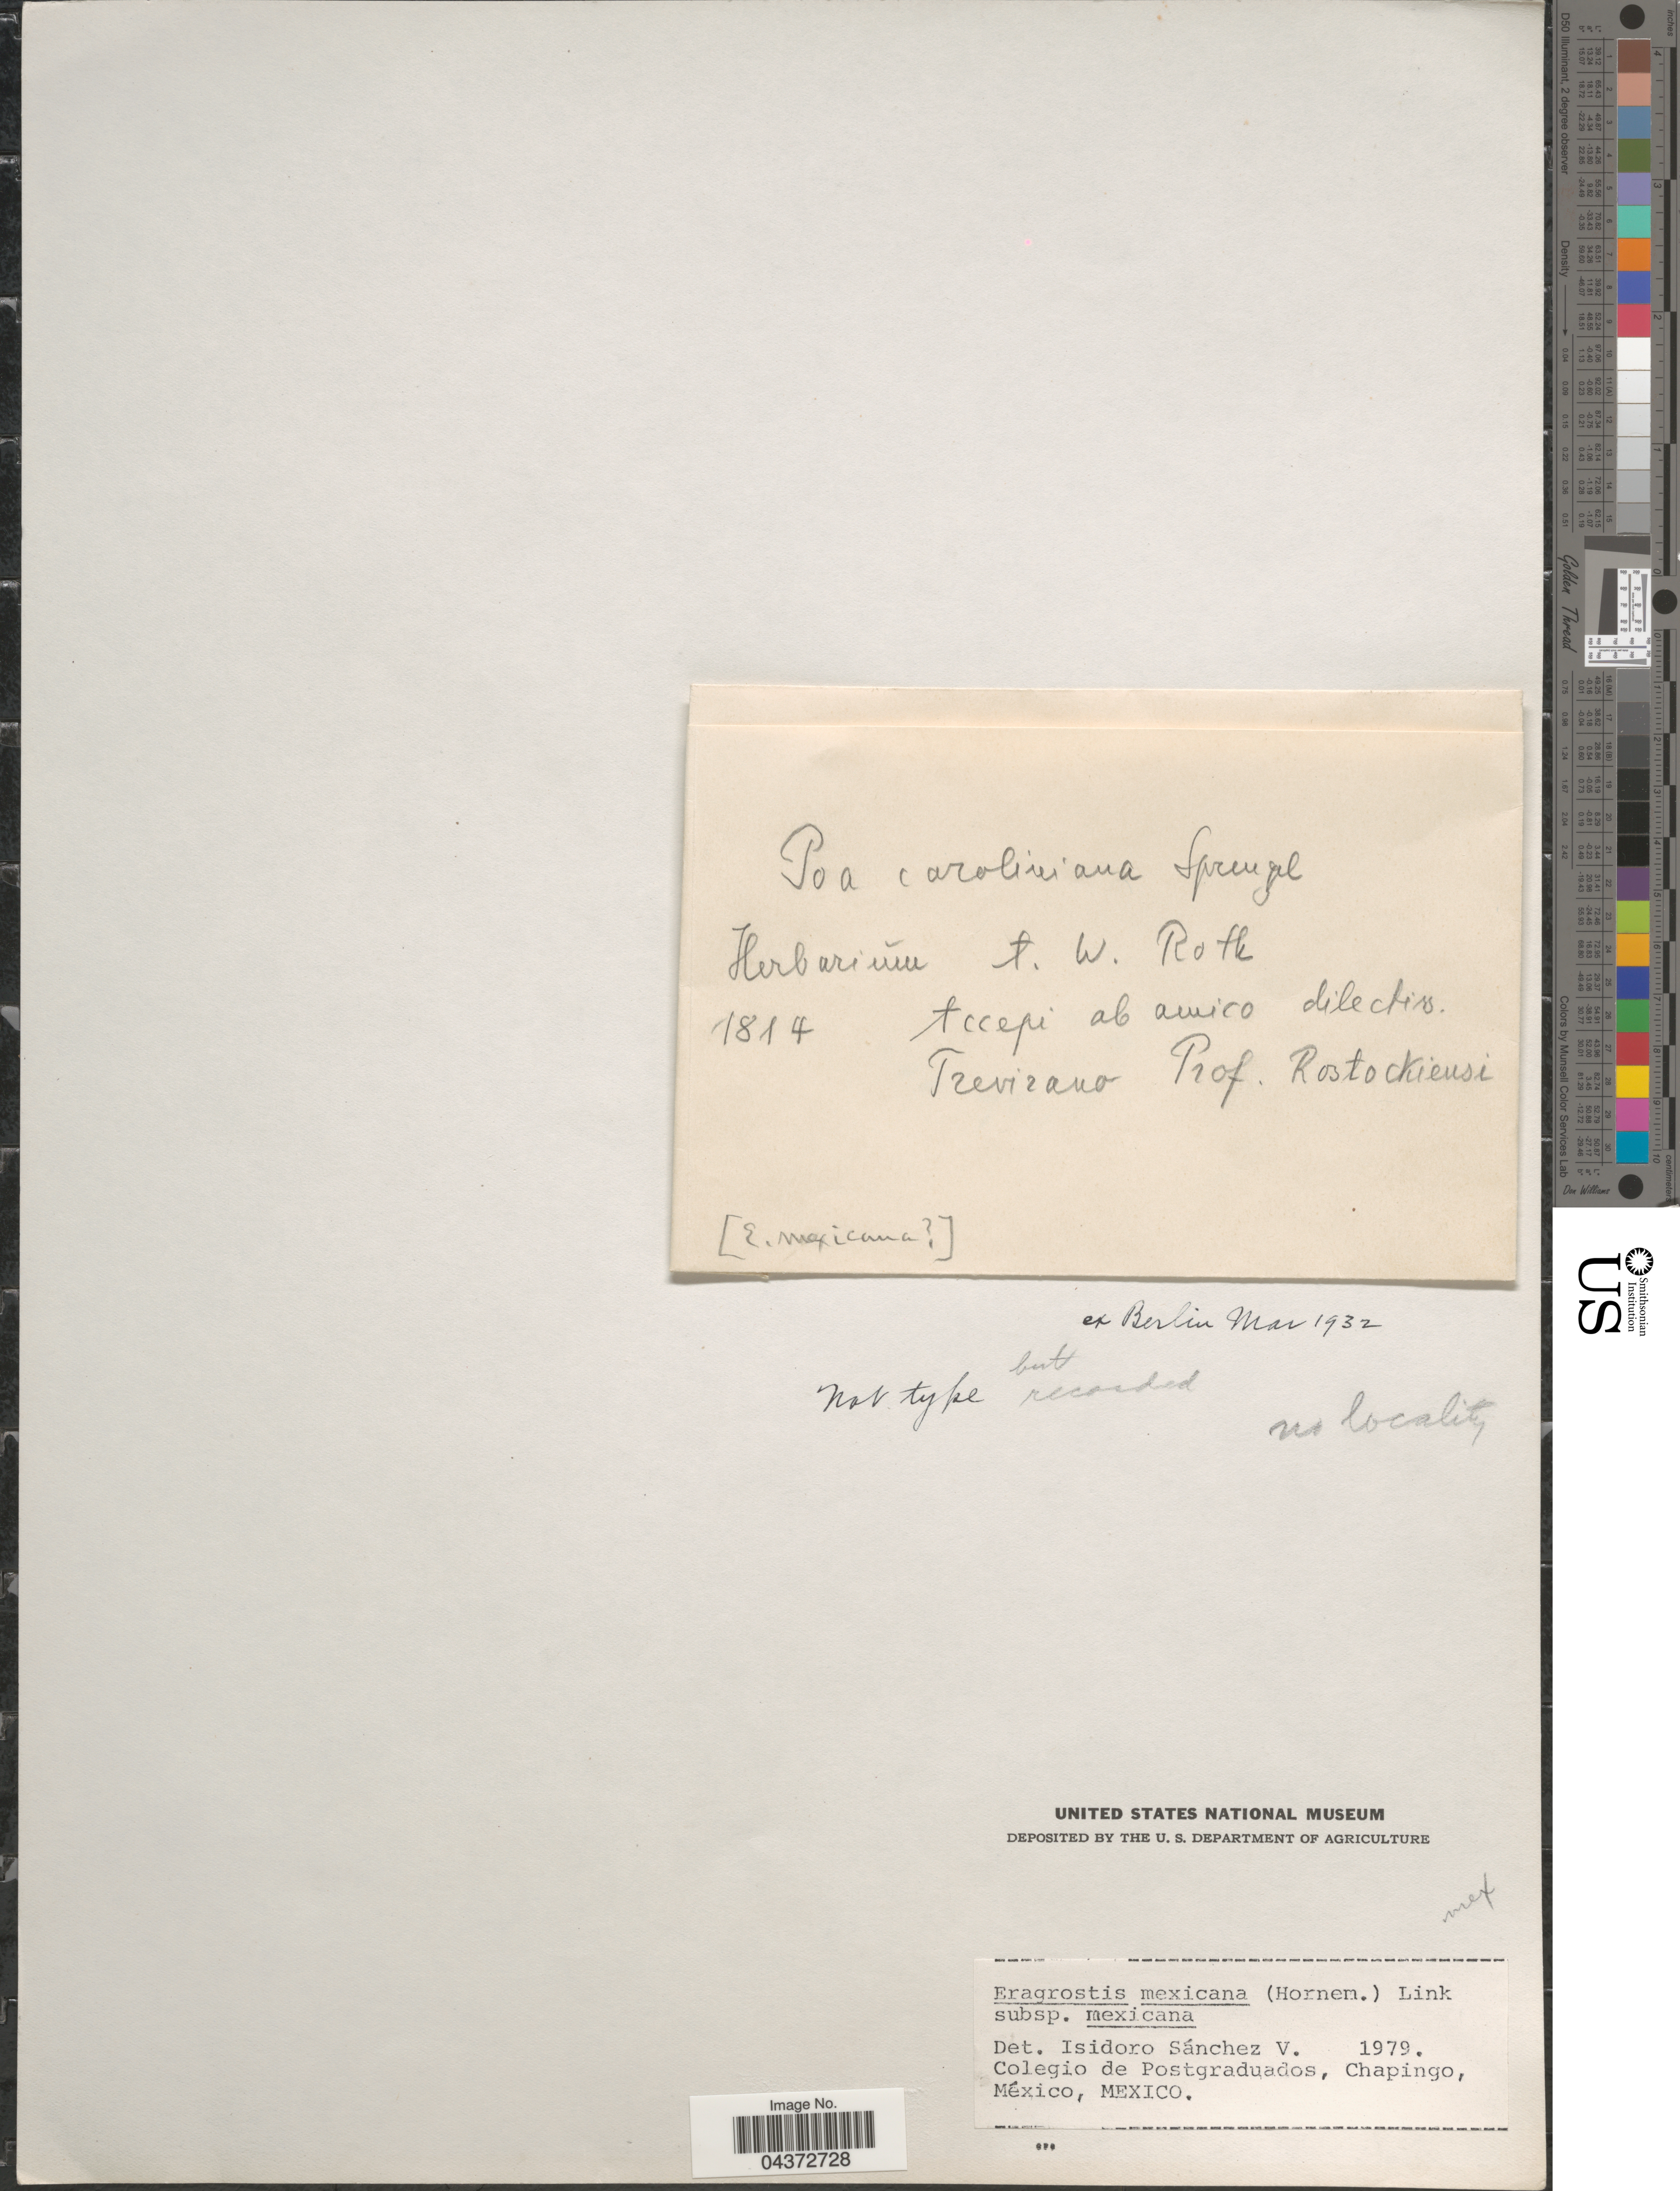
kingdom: Plantae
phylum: Tracheophyta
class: Liliopsida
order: Poales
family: Poaceae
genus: Eragrostis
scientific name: Eragrostis mexicana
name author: (Hornem.) Link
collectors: Ex herb. A. W. Roth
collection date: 1814